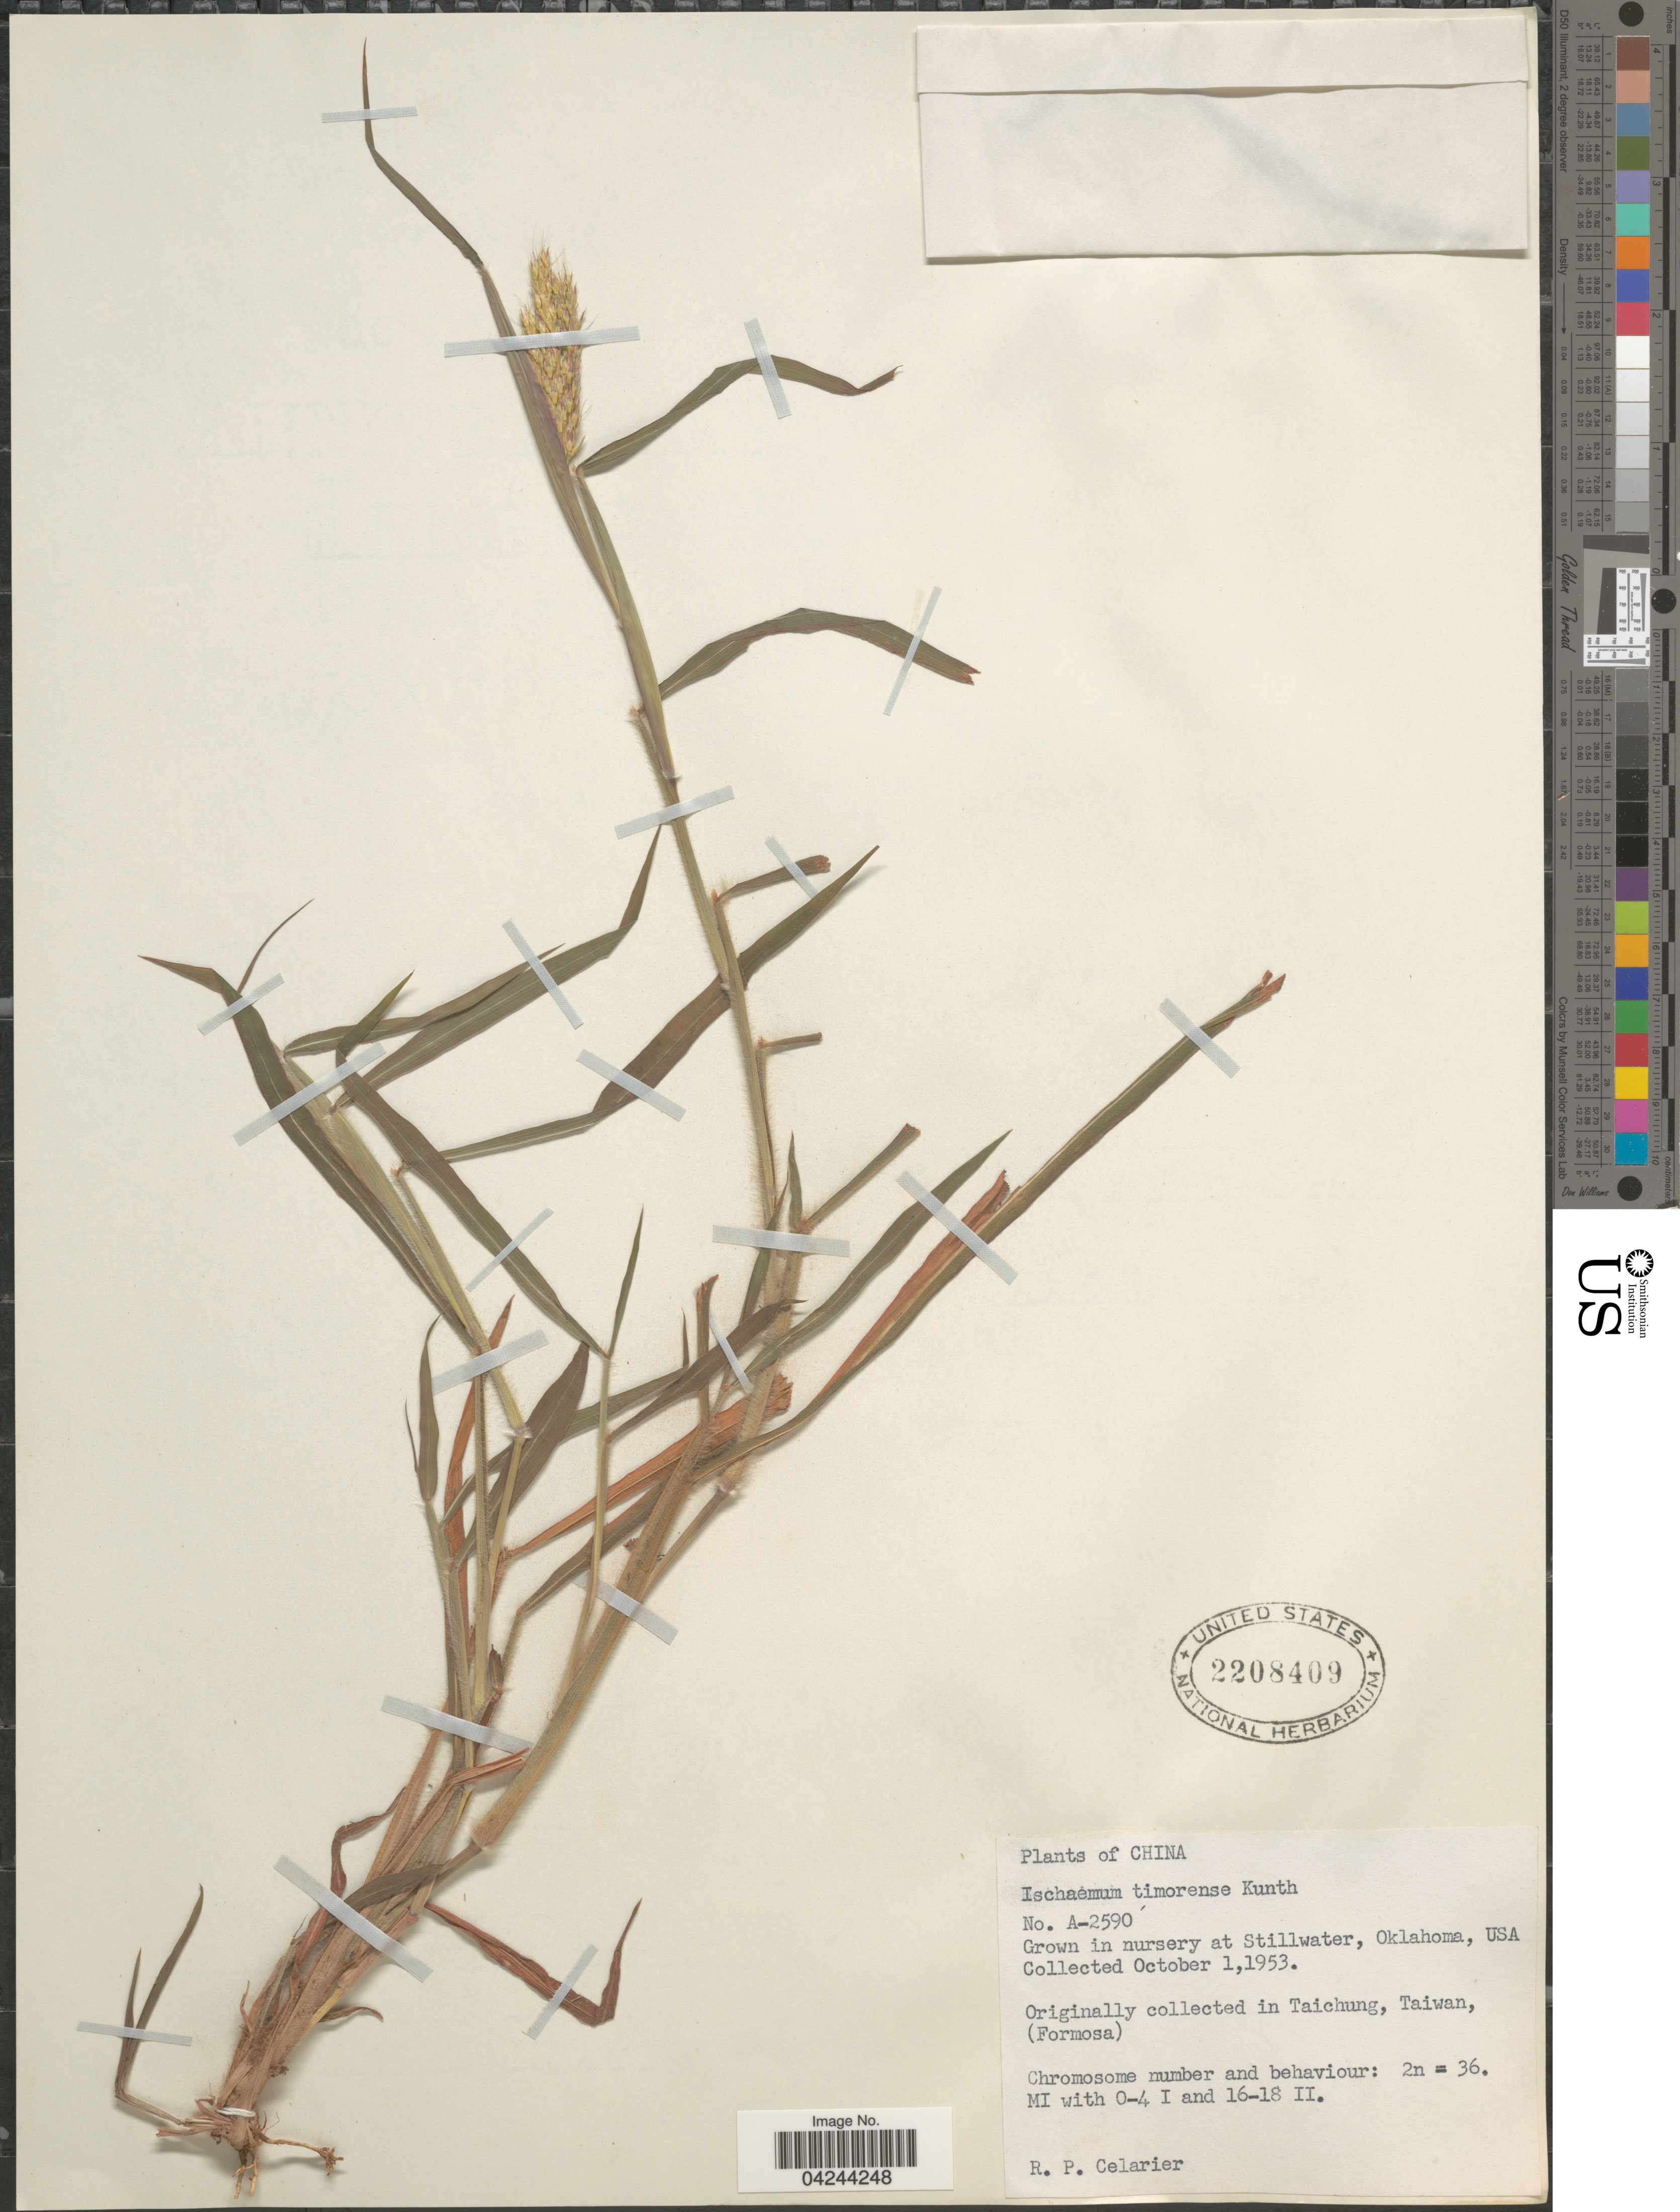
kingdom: Plantae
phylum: Tracheophyta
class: Liliopsida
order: Poales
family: Poaceae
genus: Ischaemum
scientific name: Ischaemum timorense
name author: Kunth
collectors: R. Celarier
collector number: A-2590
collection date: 1953-10-01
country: United States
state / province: Oklahoma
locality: In nursery at Stillwater.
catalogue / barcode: US 2208409